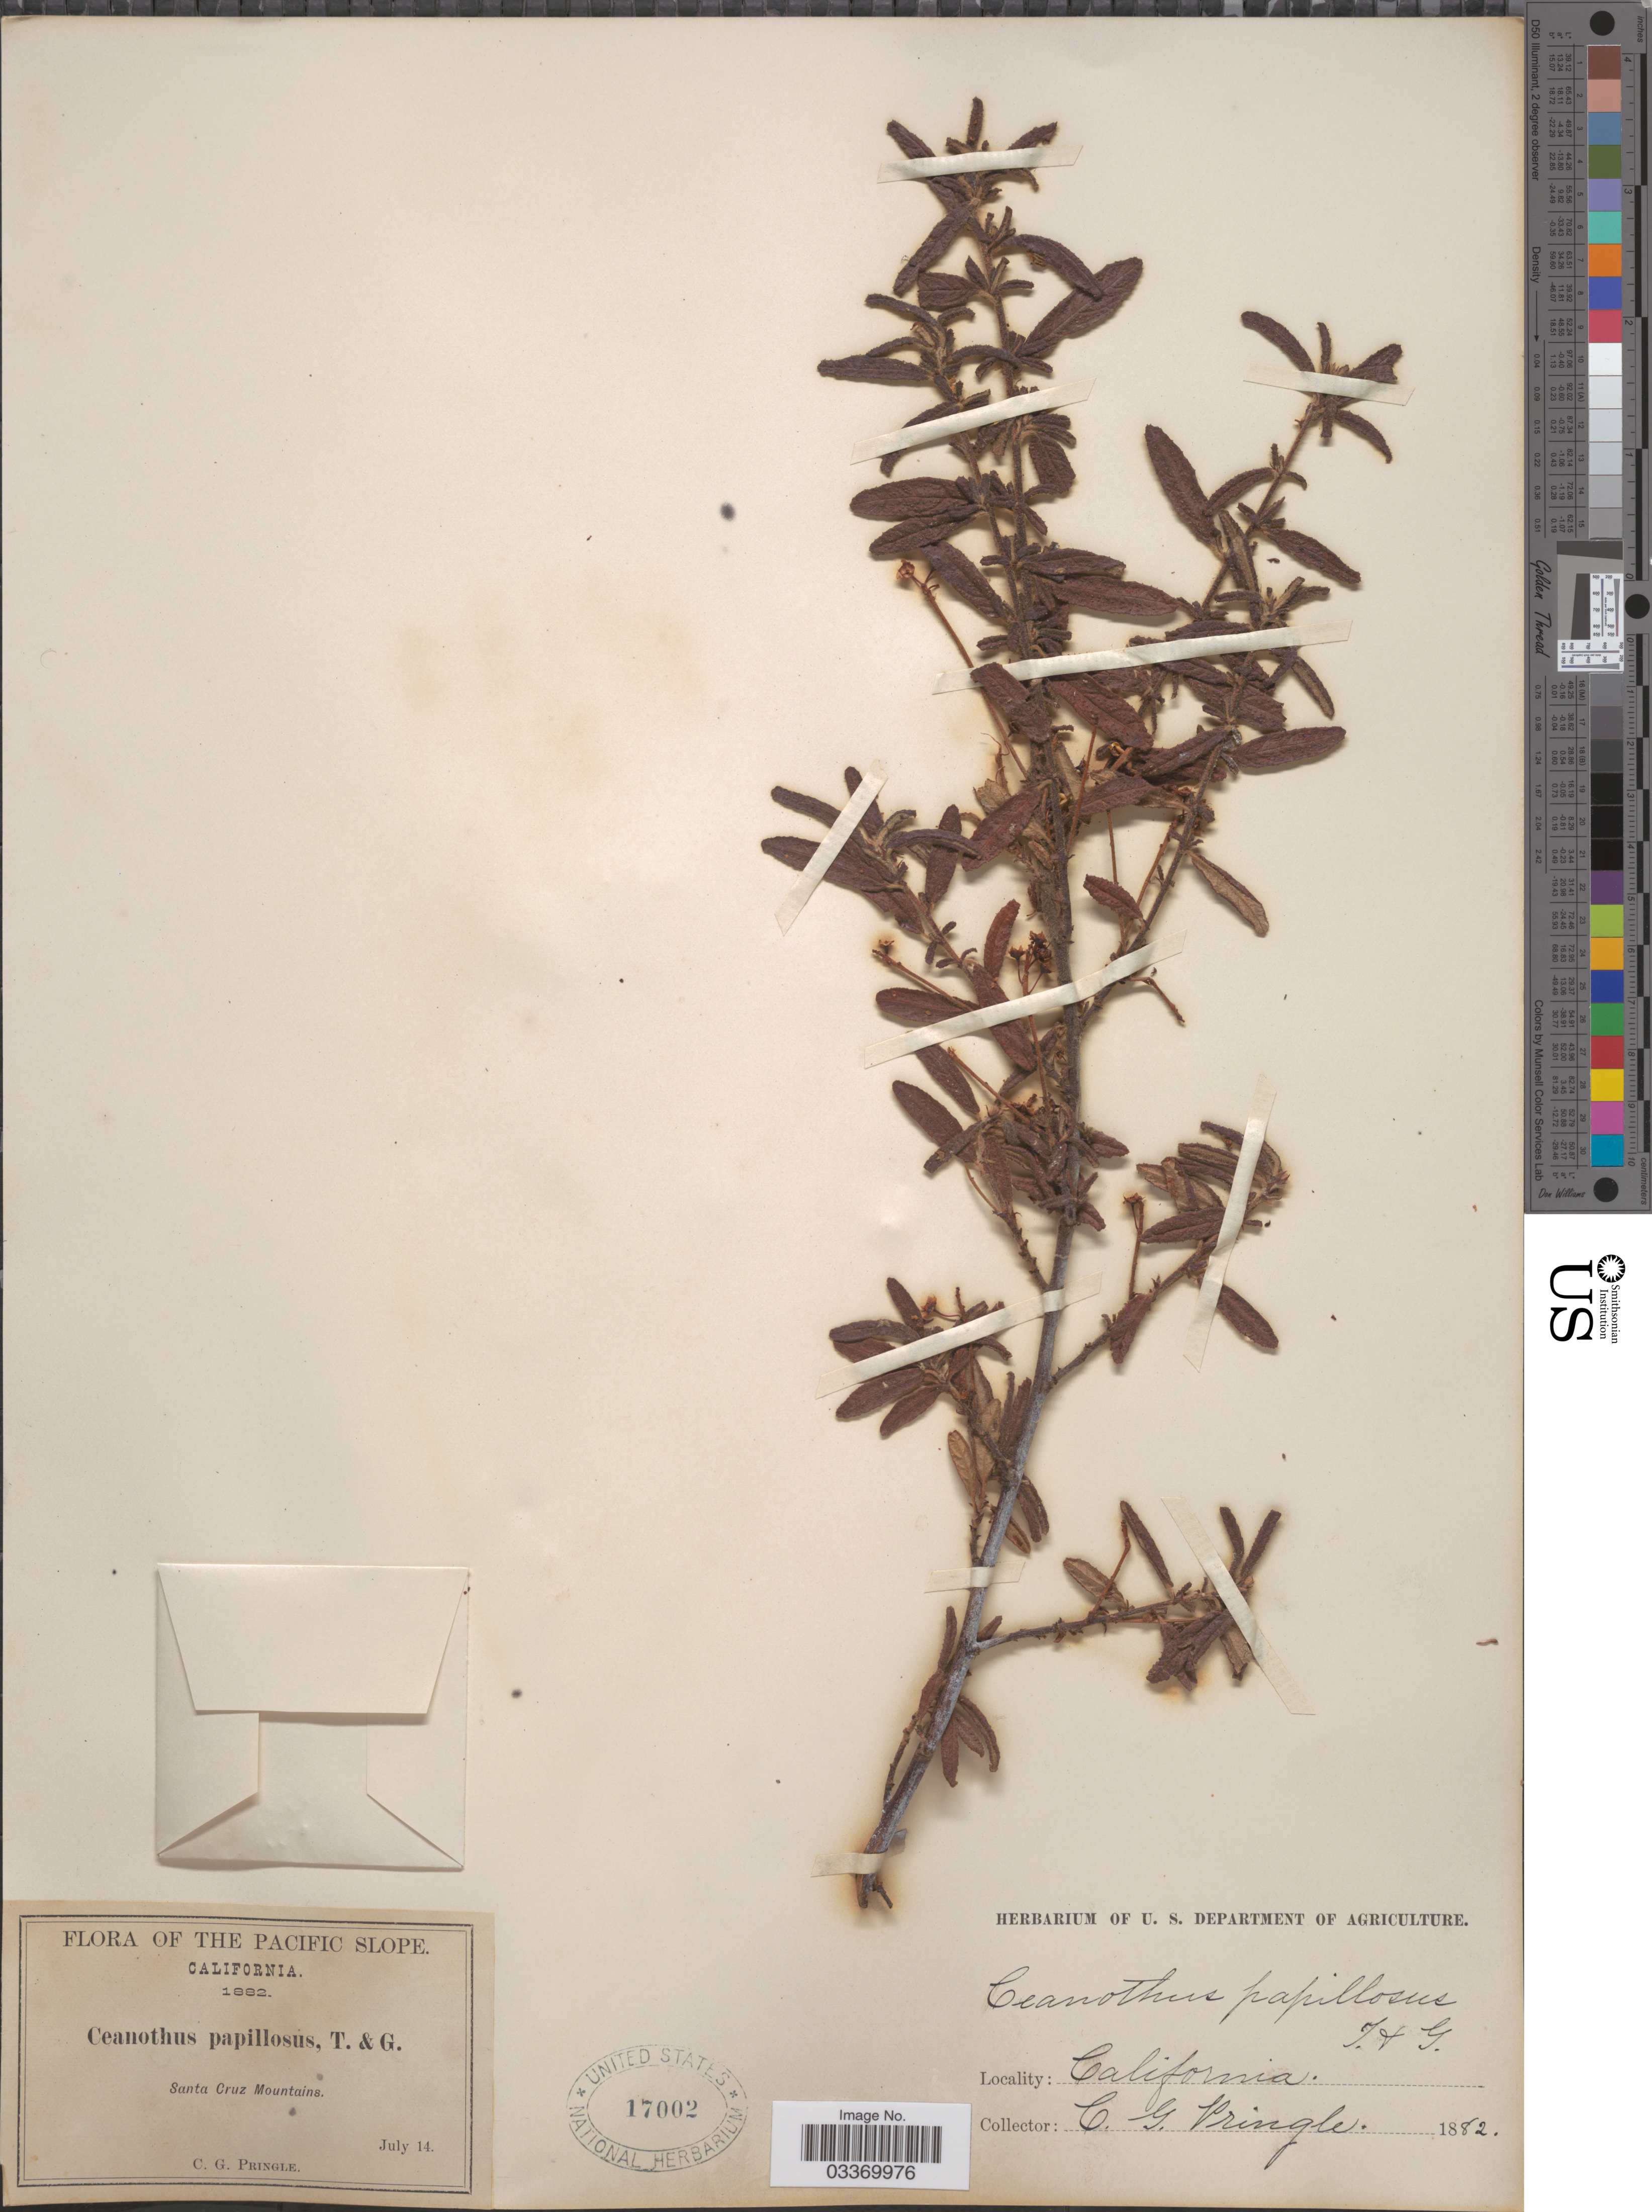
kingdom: Plantae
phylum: Tracheophyta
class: Magnoliopsida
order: Rosales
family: Rhamnaceae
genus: Ceanothus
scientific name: Ceanothus papillosus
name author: Torr. & A. Gray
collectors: C. G. Pringle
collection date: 1882-07-14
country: United States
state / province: California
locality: The Pacific Slope. Santa Cruz Mountains.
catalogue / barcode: US 17002